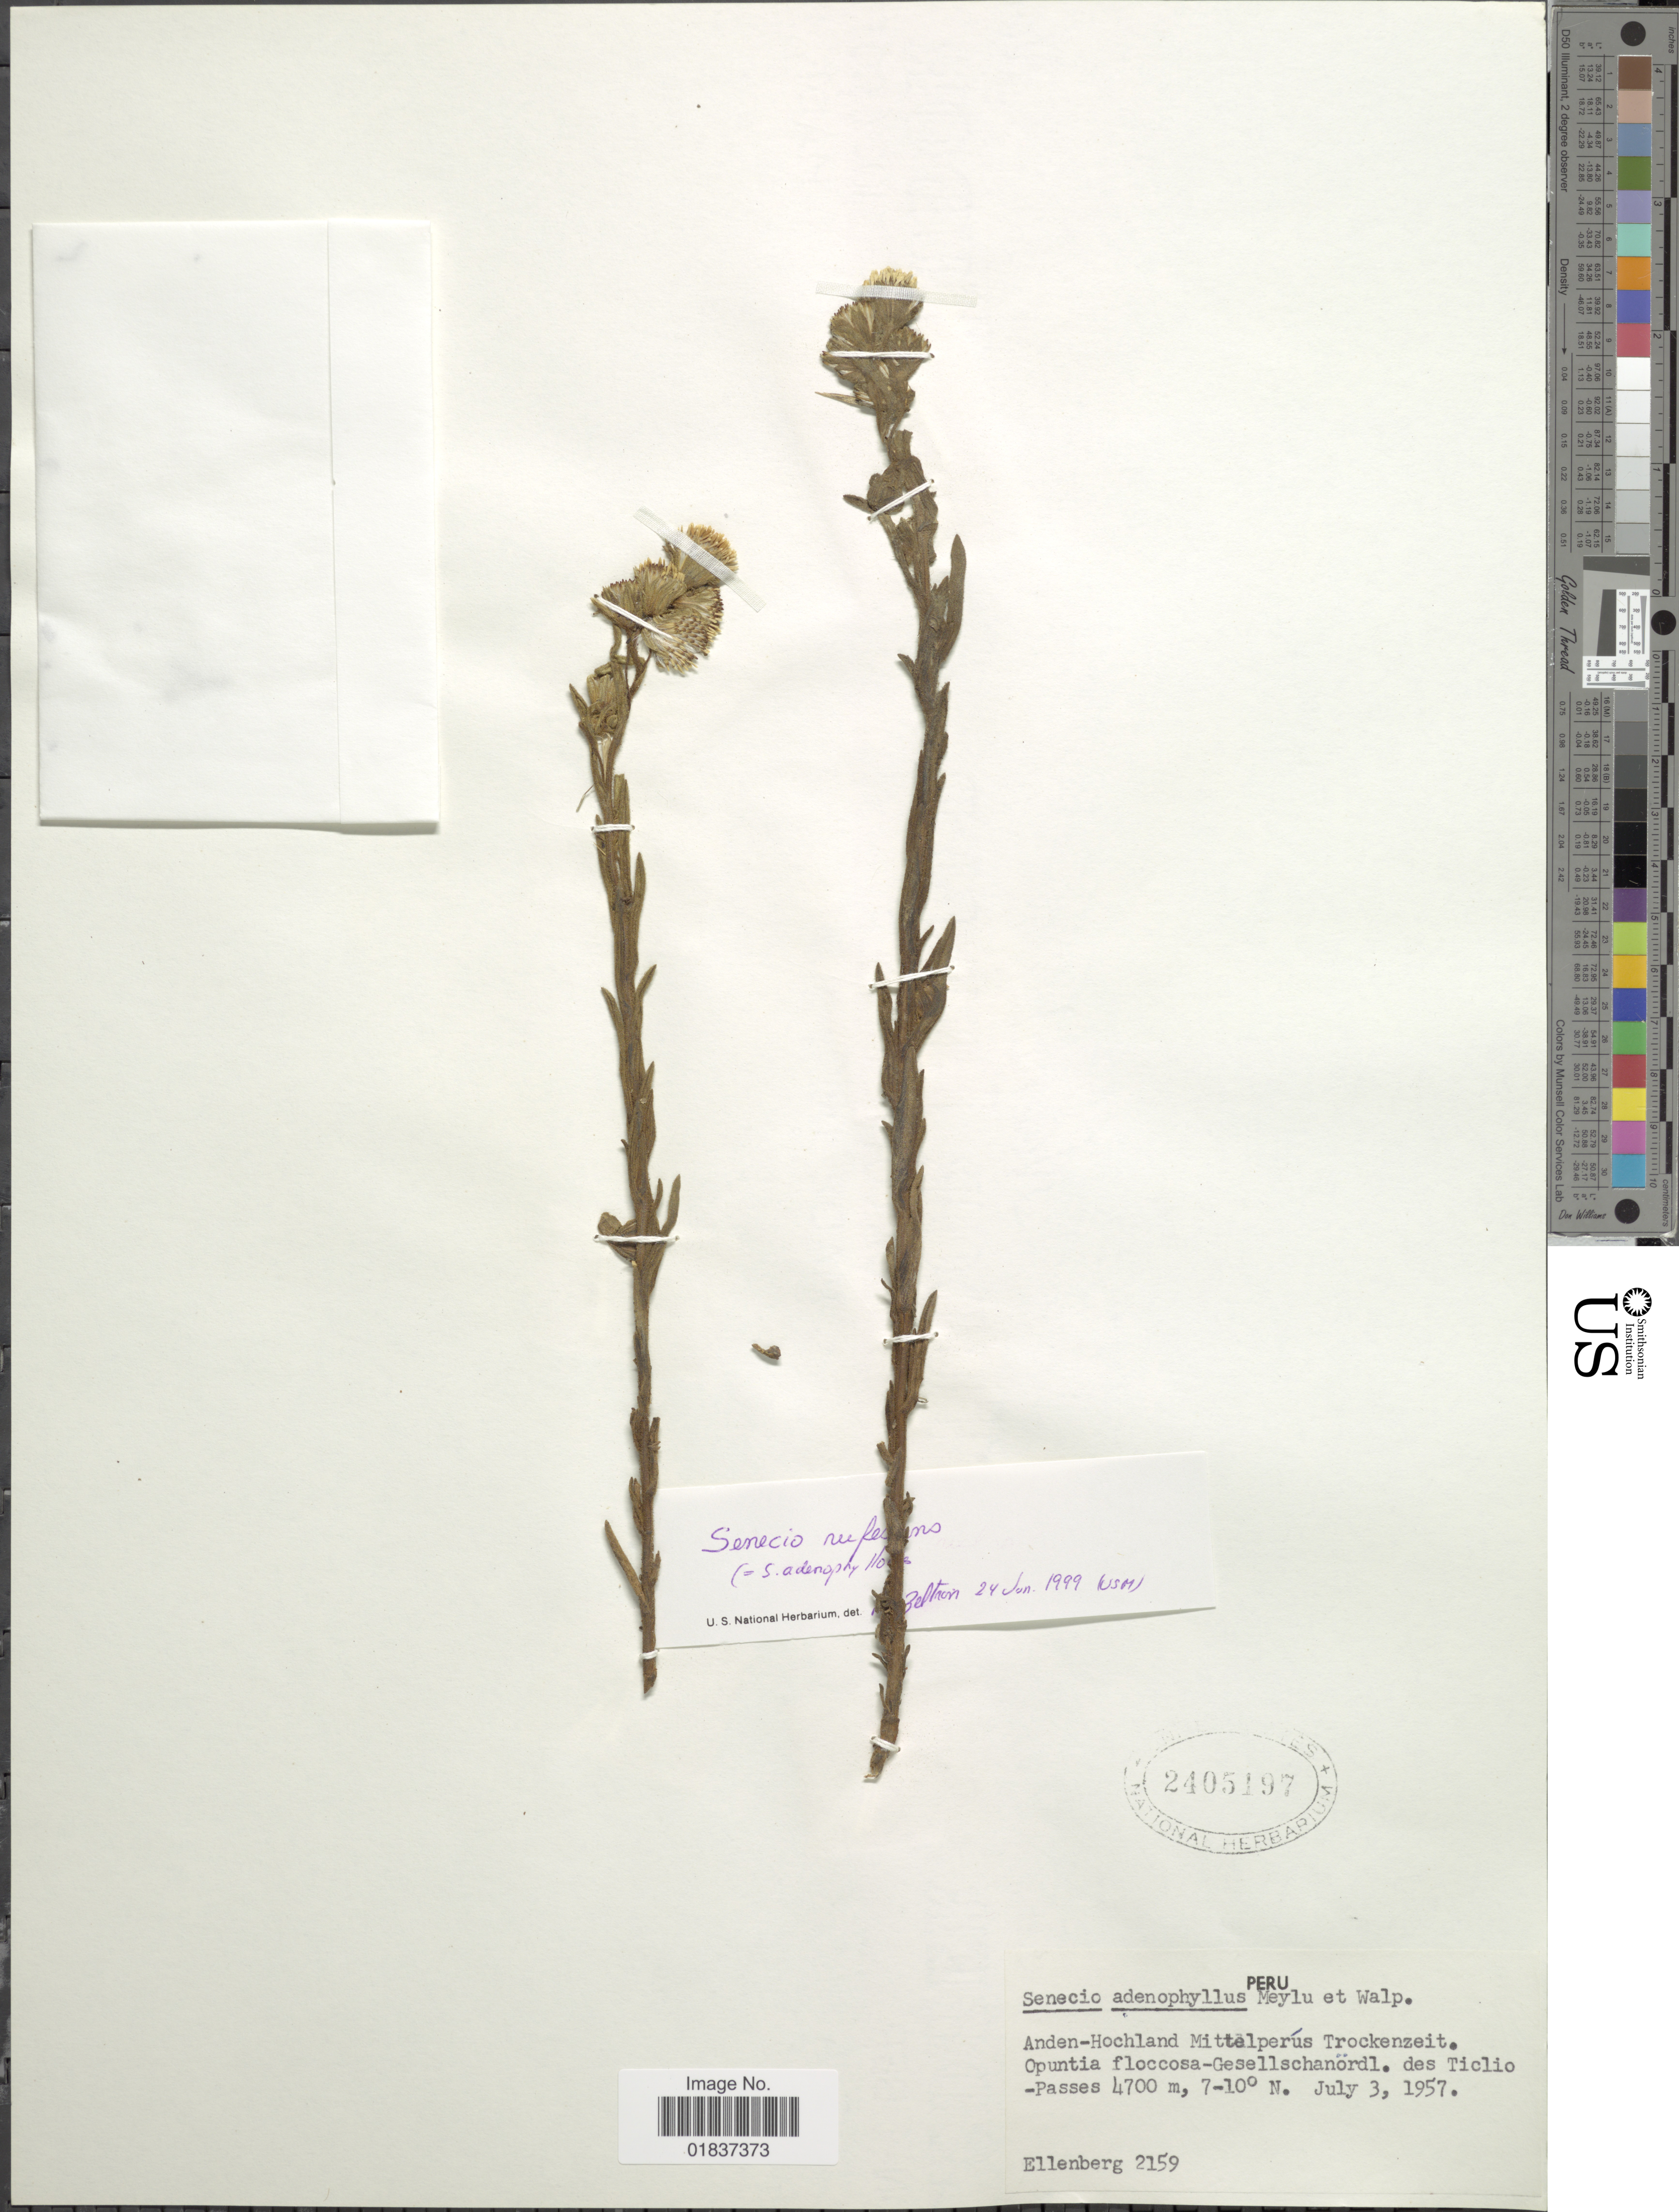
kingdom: Plantae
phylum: Tracheophyta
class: Magnoliopsida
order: Asterales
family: Asteraceae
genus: Senecio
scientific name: Senecio adenophyllus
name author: Meyen & Walp.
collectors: H. Ellenberg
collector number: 215903071957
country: Peru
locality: Anden-Hochland Mittelperu Trockenzeit. Oputia floccosa-Gesellschanordl. des Ticlio-Passes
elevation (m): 4700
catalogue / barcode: US 2405197